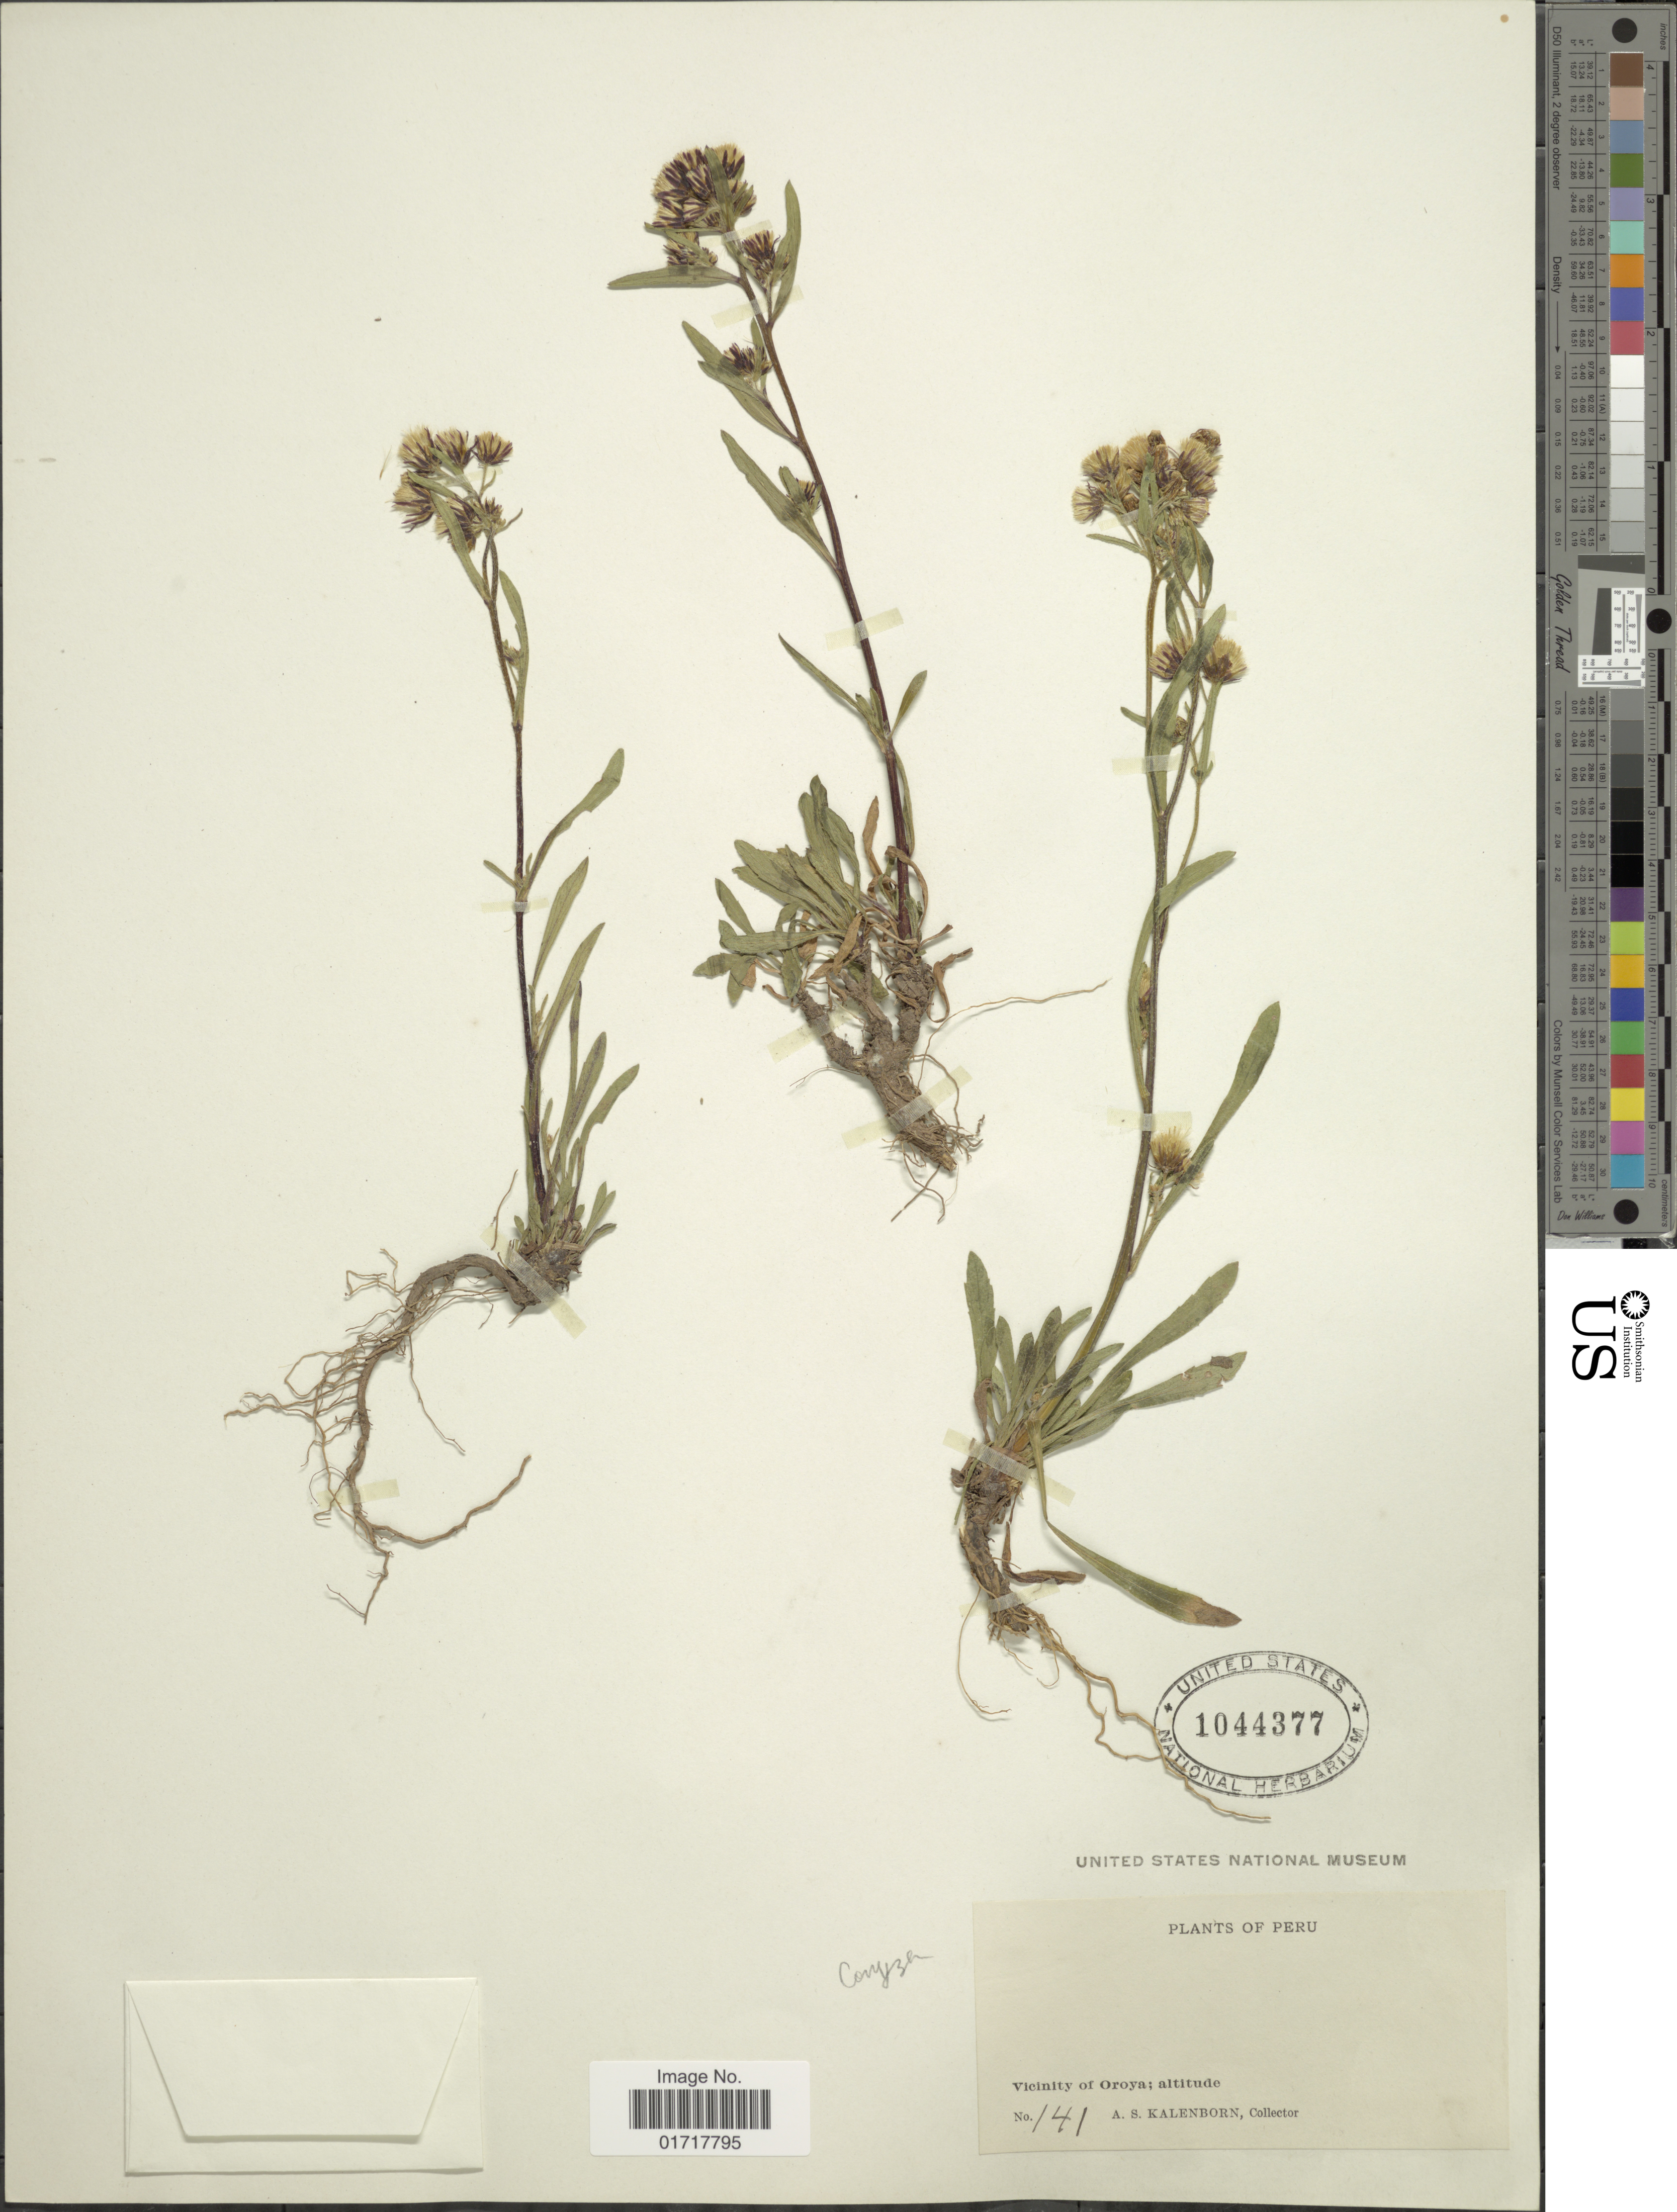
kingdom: Plantae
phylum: Tracheophyta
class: Magnoliopsida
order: Asterales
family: Asteraceae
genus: Conyza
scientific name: Conyza sp.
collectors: A. Kalenborn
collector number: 141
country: Peru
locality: Peru, Vicinity of Oroya.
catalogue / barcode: US 1044377